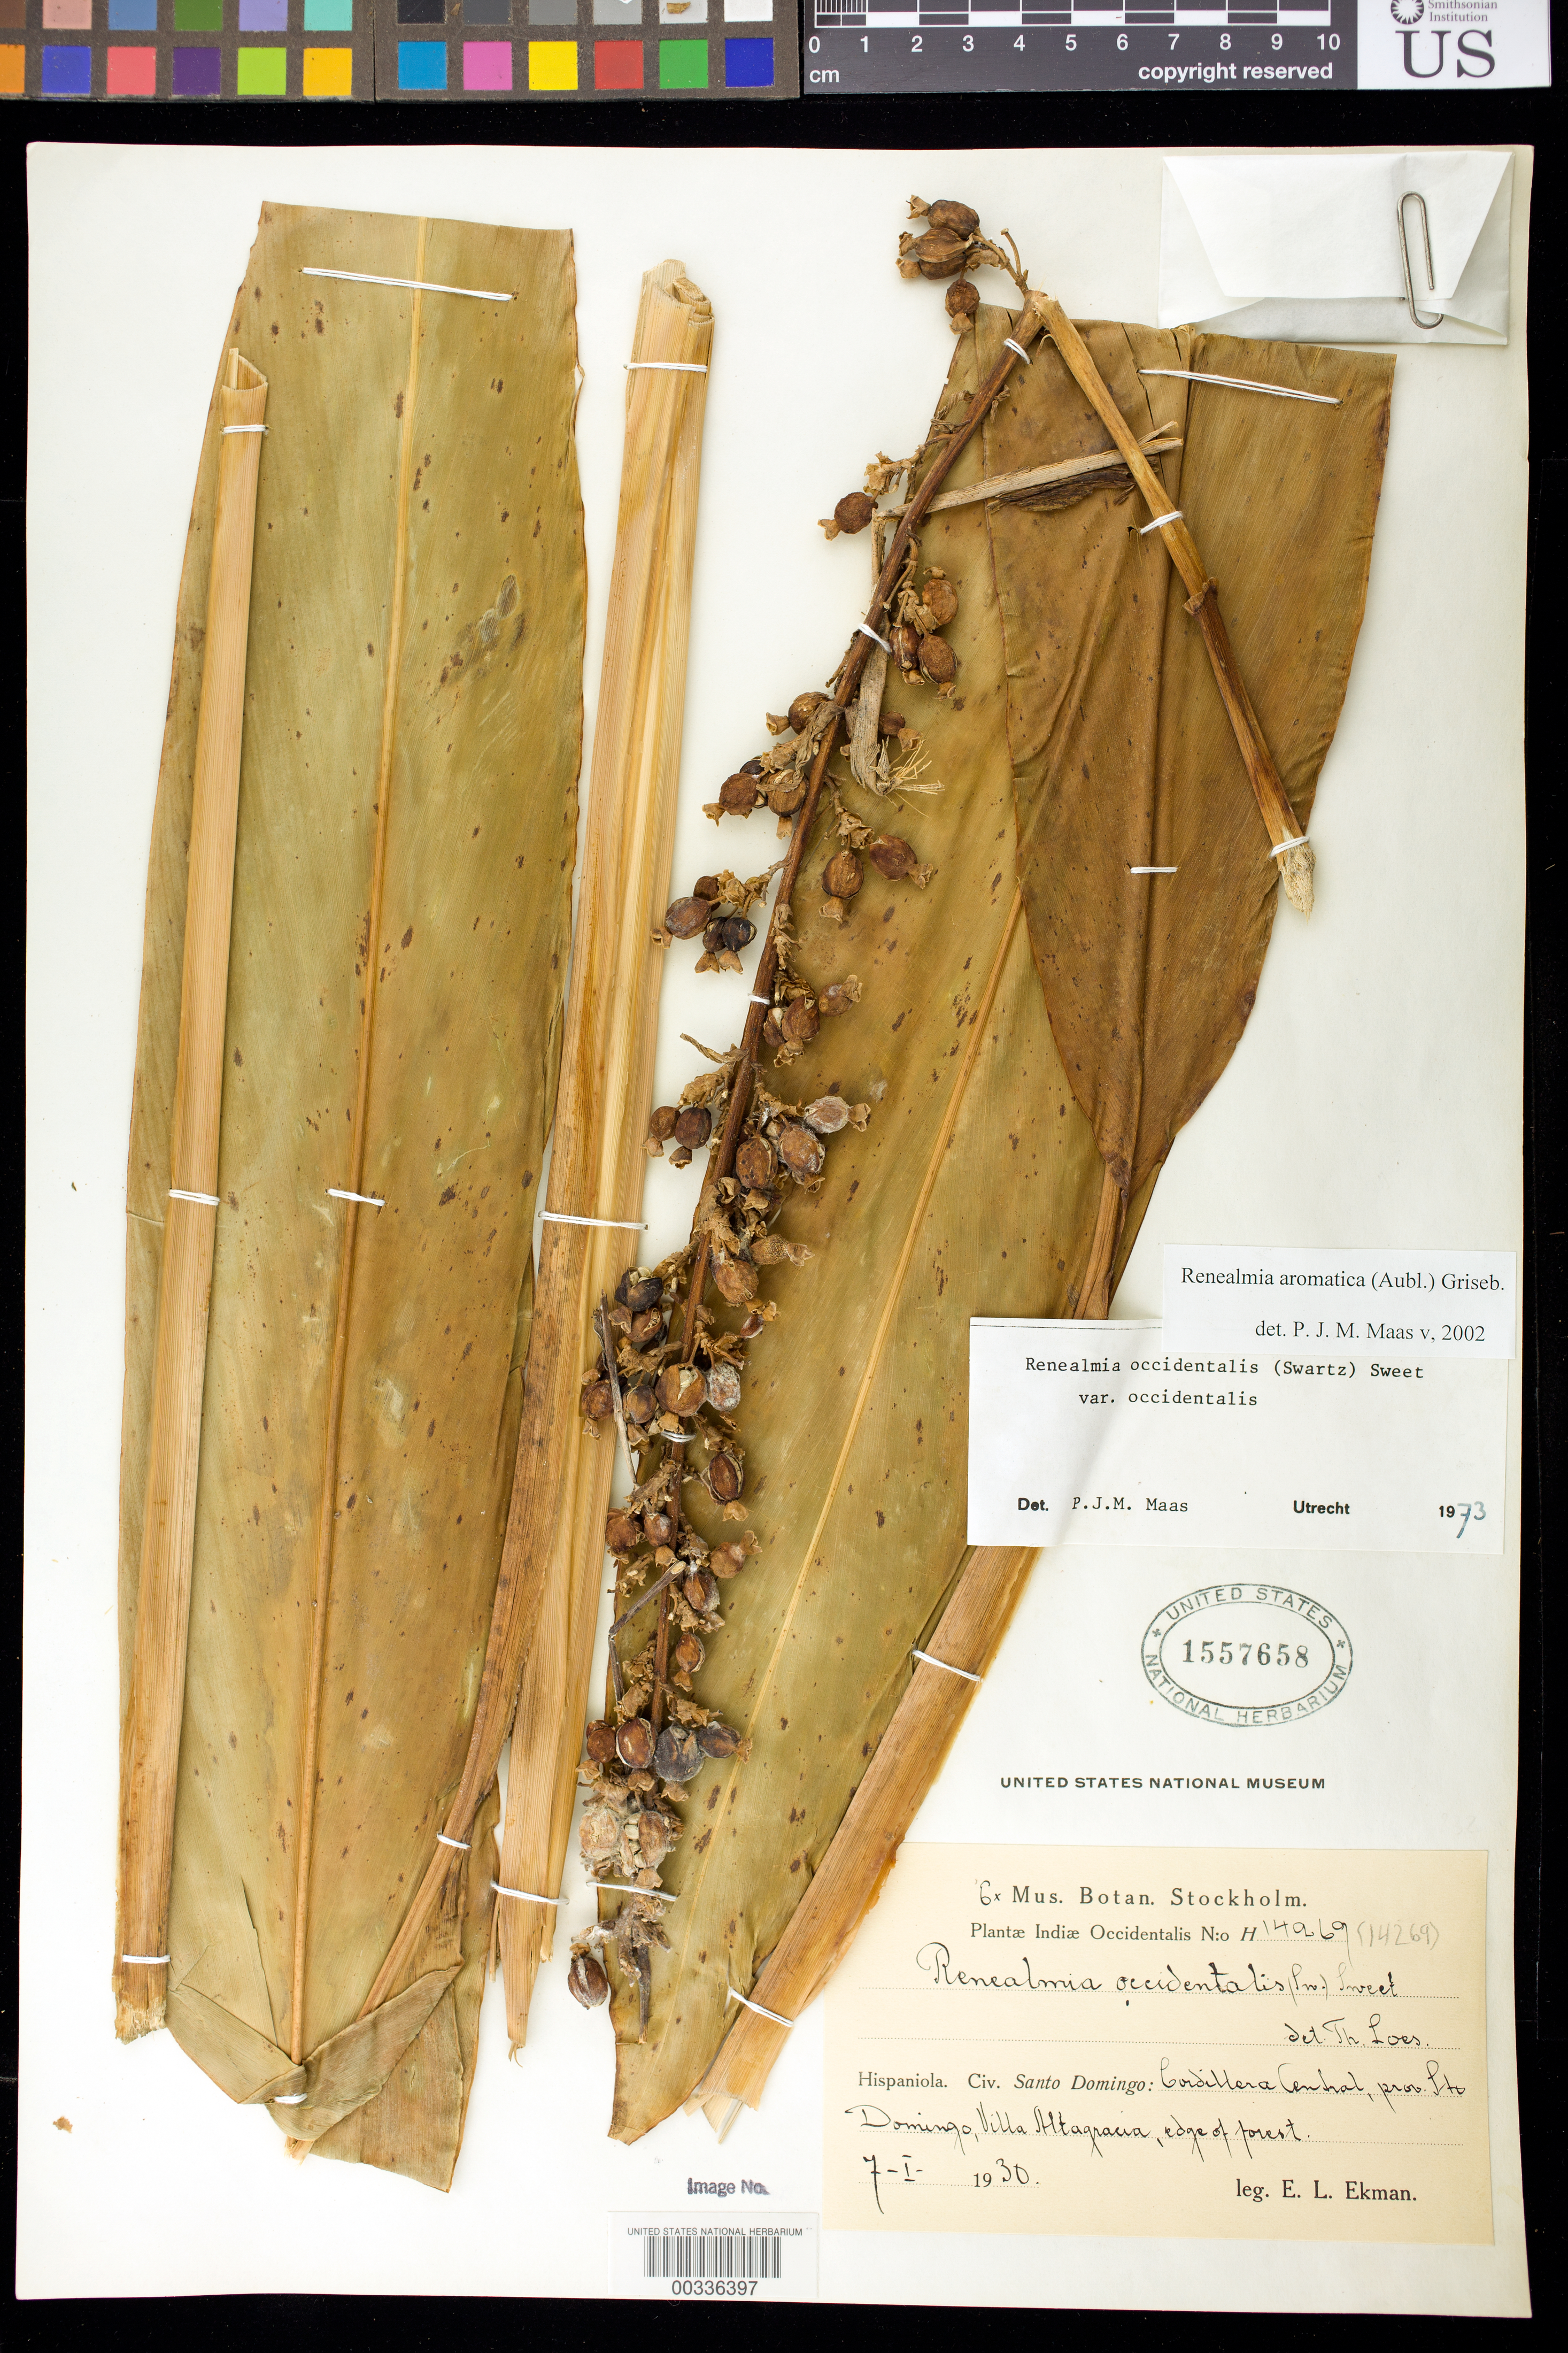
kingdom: Plantae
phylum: Tracheophyta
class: Liliopsida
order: Zingiberales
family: Zingiberaceae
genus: Renealmia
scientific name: Renealmia aromatica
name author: (Aubl.) Griseb.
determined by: Maas, Paul J. M.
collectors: E. L. Ekman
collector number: H.14269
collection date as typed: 07 Jan 1930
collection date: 1930-01-07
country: Dominican Republic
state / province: Distrito Nacional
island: Hispaniola Island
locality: Cordillera central, prov sto. domingo, villa altagracia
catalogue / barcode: US 1557658